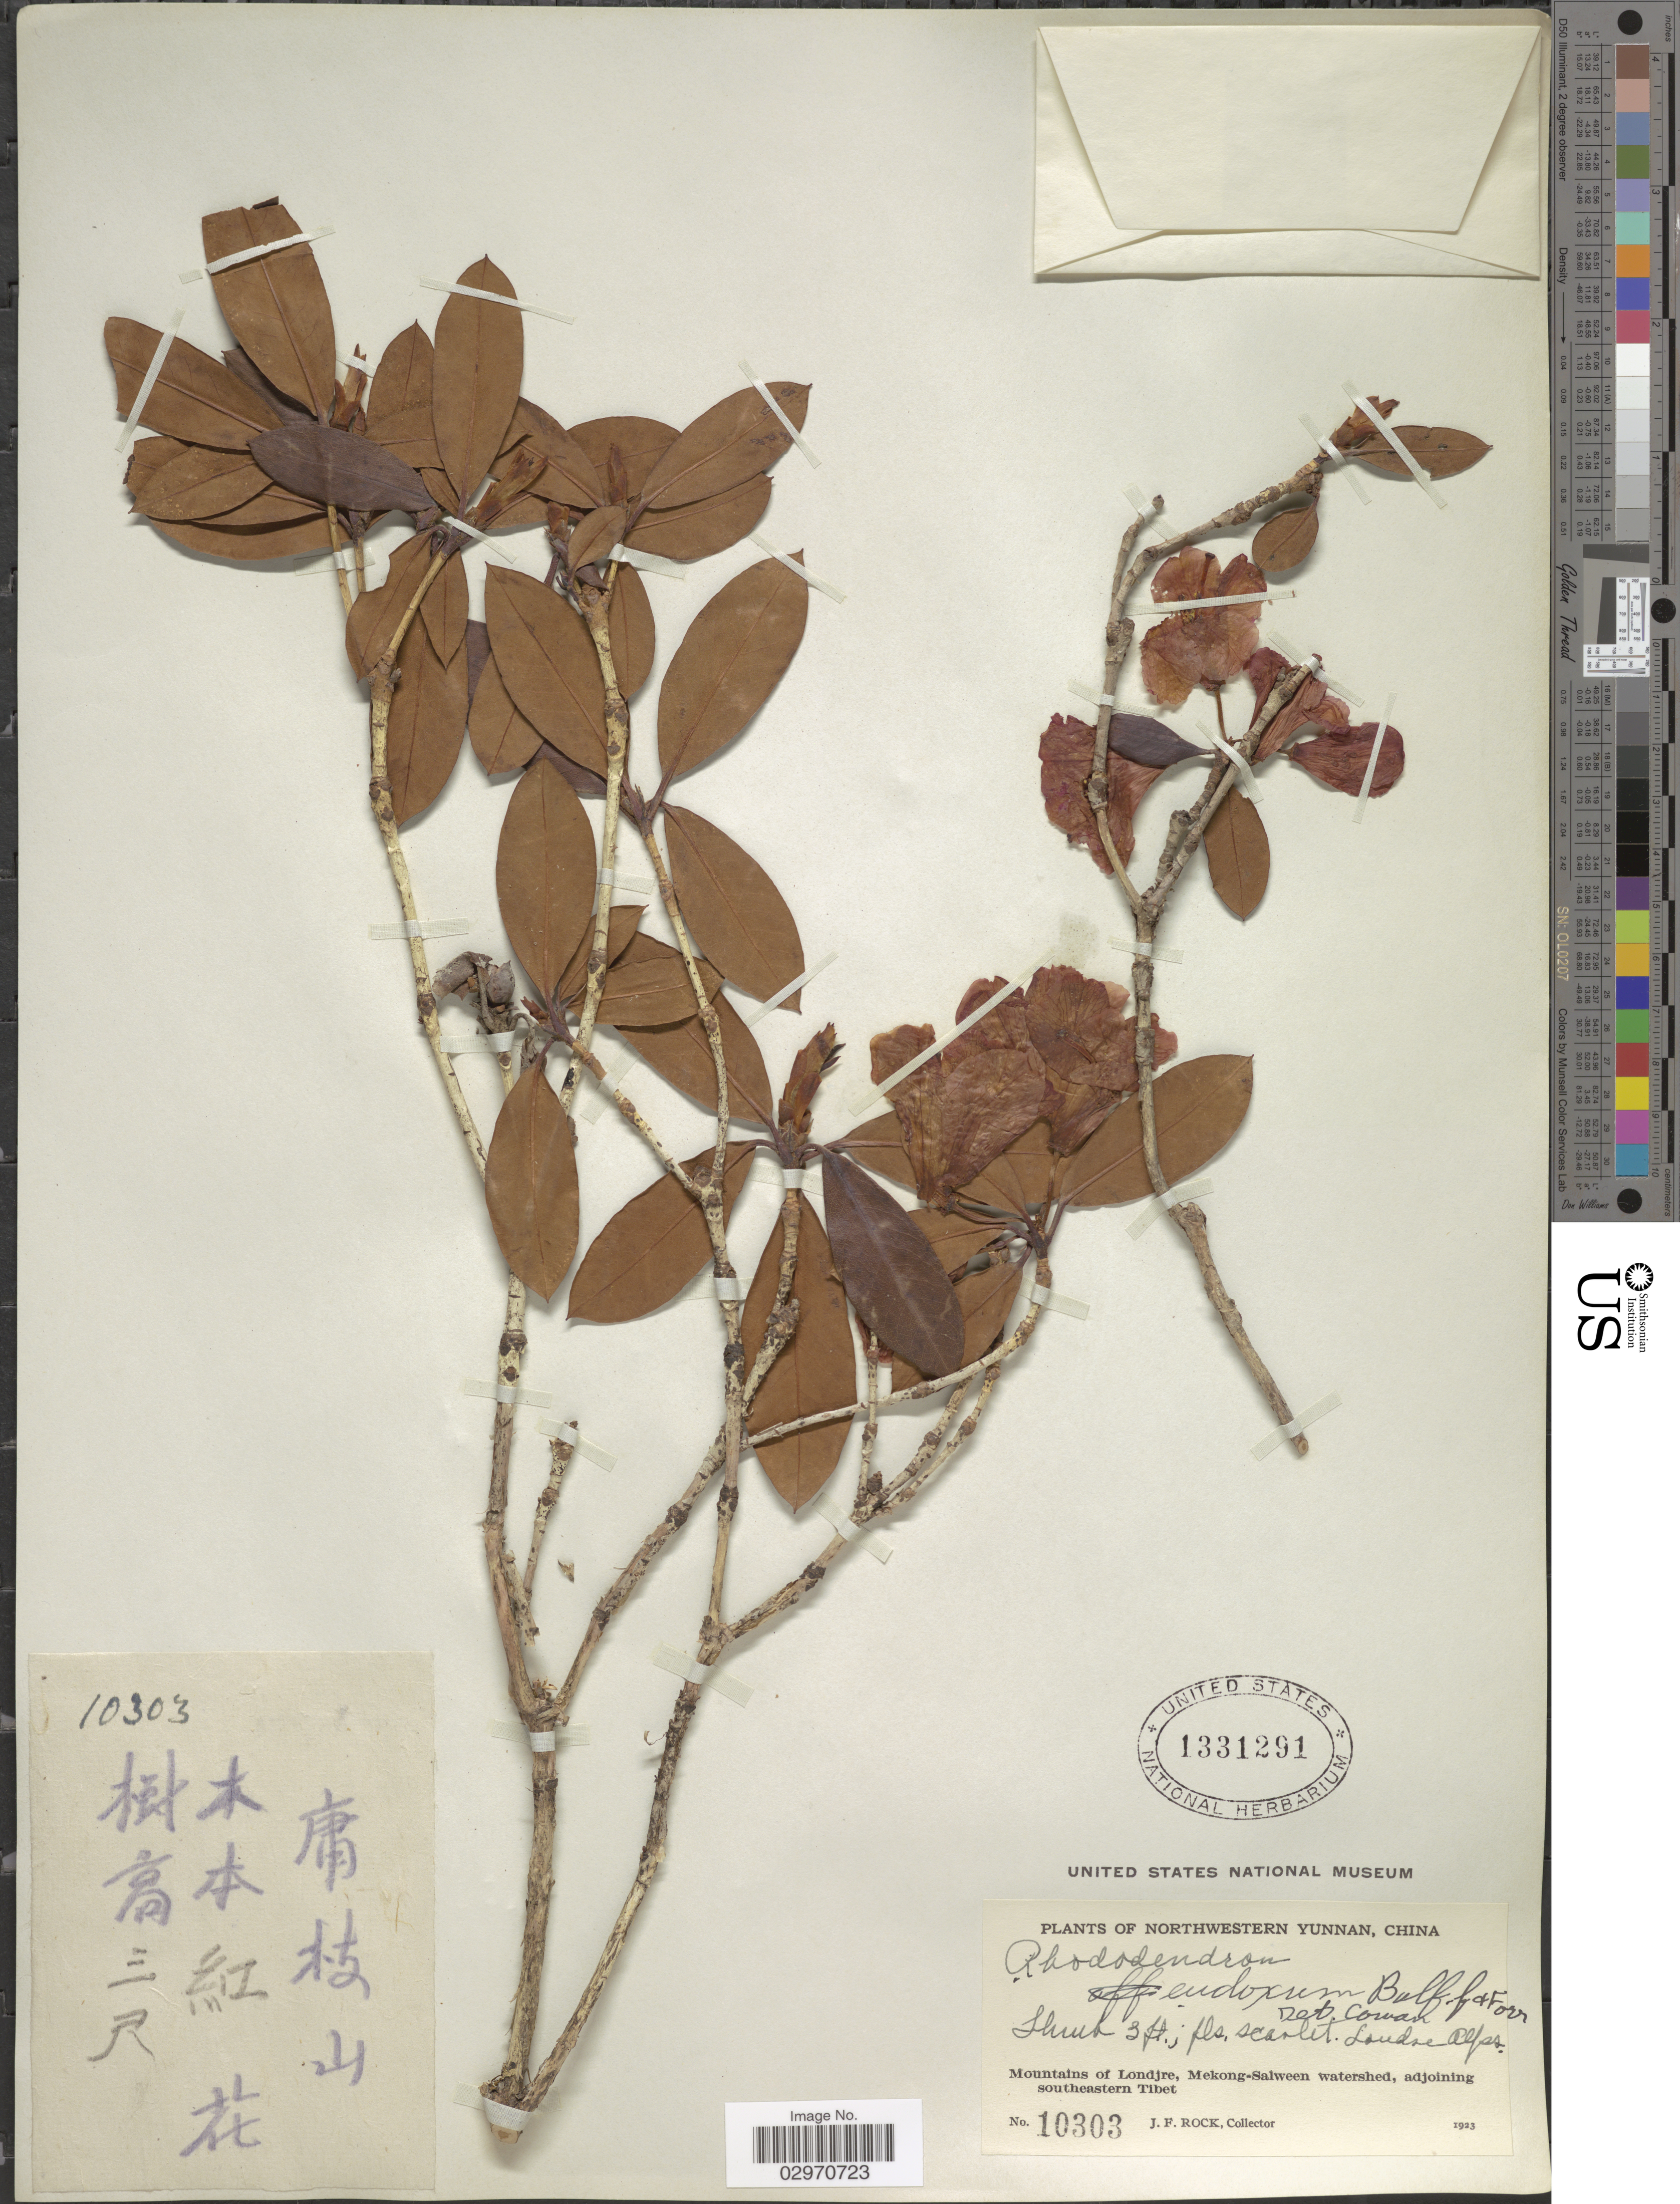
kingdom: Plantae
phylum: Tracheophyta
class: Magnoliopsida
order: Ericales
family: Ericaceae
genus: Rhododendron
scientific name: Rhododendron eudoxum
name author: Balf. f. & Forrest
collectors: J. Rock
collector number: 10303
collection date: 1923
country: China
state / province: Yunnan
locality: Northwestern Yunnan. Londre Alps. Mountains of Londjre, Mekong-Salween watershed, adjoining southeastern Tibet.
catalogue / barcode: US 1331291